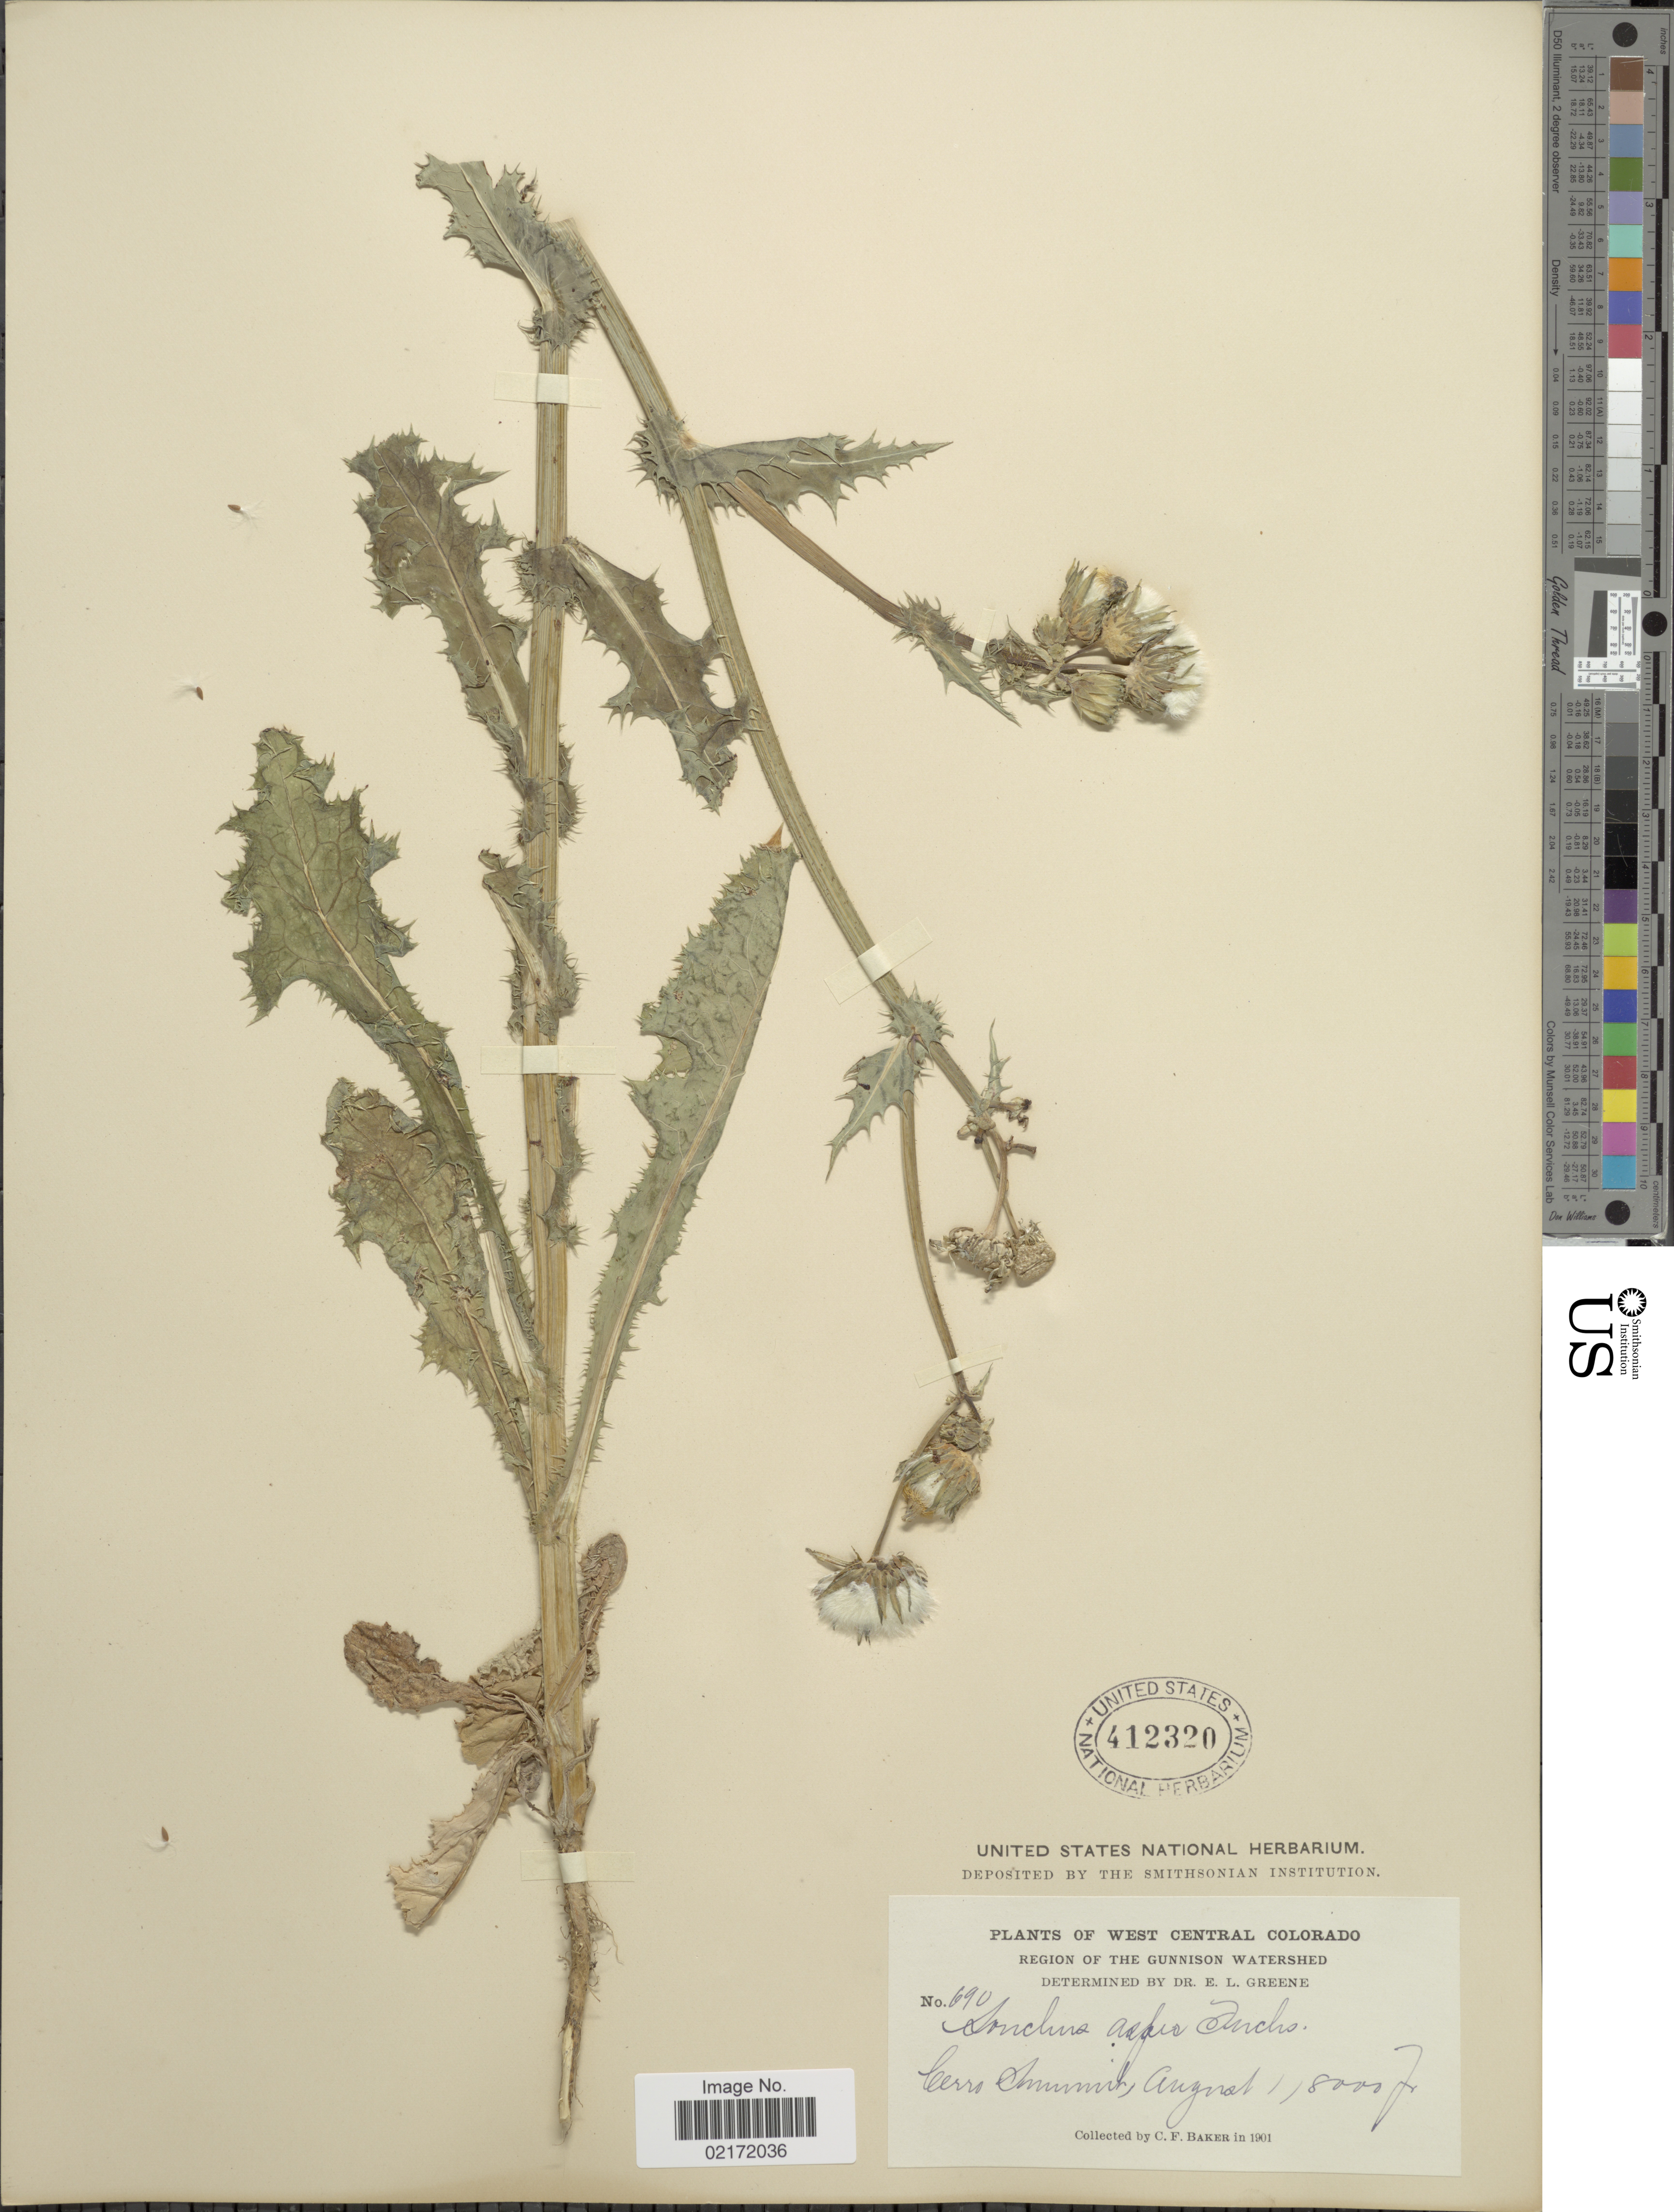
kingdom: Plantae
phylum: Tracheophyta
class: Magnoliopsida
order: Asterales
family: Asteraceae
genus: Sonchus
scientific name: Sonchus asper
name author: (L.) Hill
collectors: C. F. Baker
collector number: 690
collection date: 1901-08-01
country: United States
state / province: Colorado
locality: West Central Colorado. Region of the Gunnison Watershed. Cerro Summit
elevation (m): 2438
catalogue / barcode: US 412320